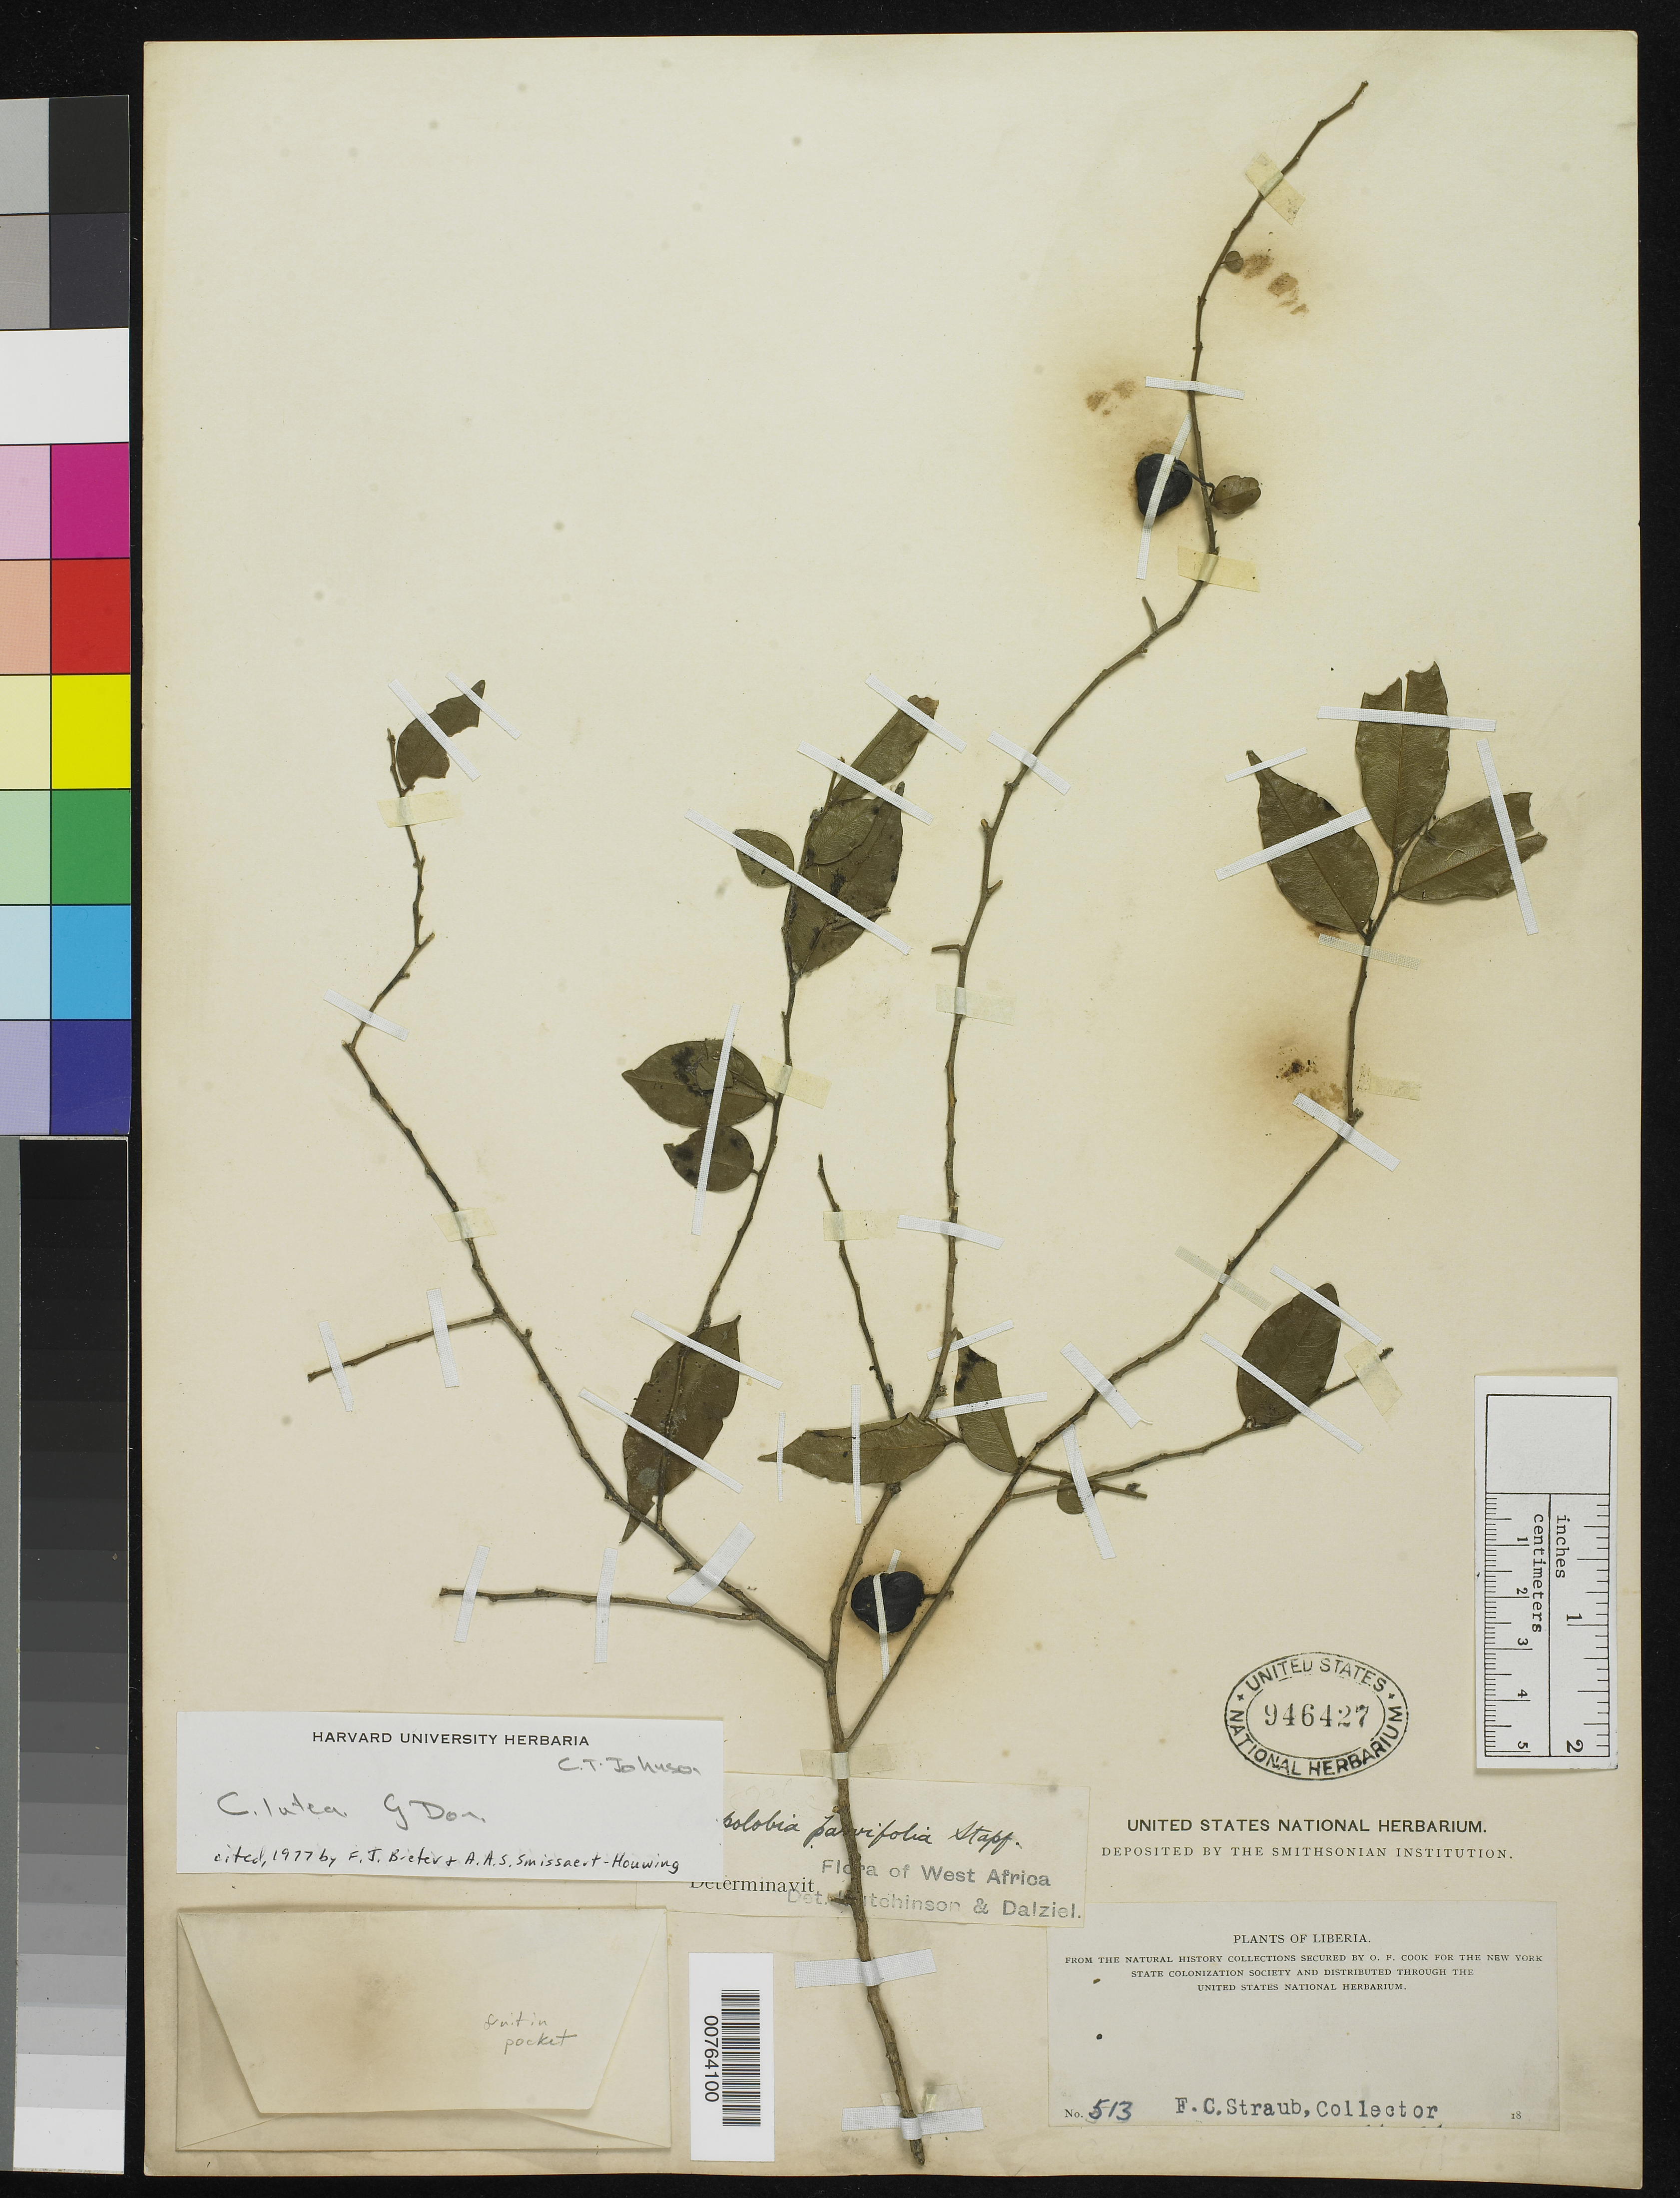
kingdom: Plantae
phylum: Tracheophyta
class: Magnoliopsida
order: Fabales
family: Polygalaceae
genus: Carpolobia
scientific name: Carpolobia lutea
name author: G. Don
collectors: F. Straub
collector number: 513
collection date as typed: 18--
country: Liberia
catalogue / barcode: US 946427